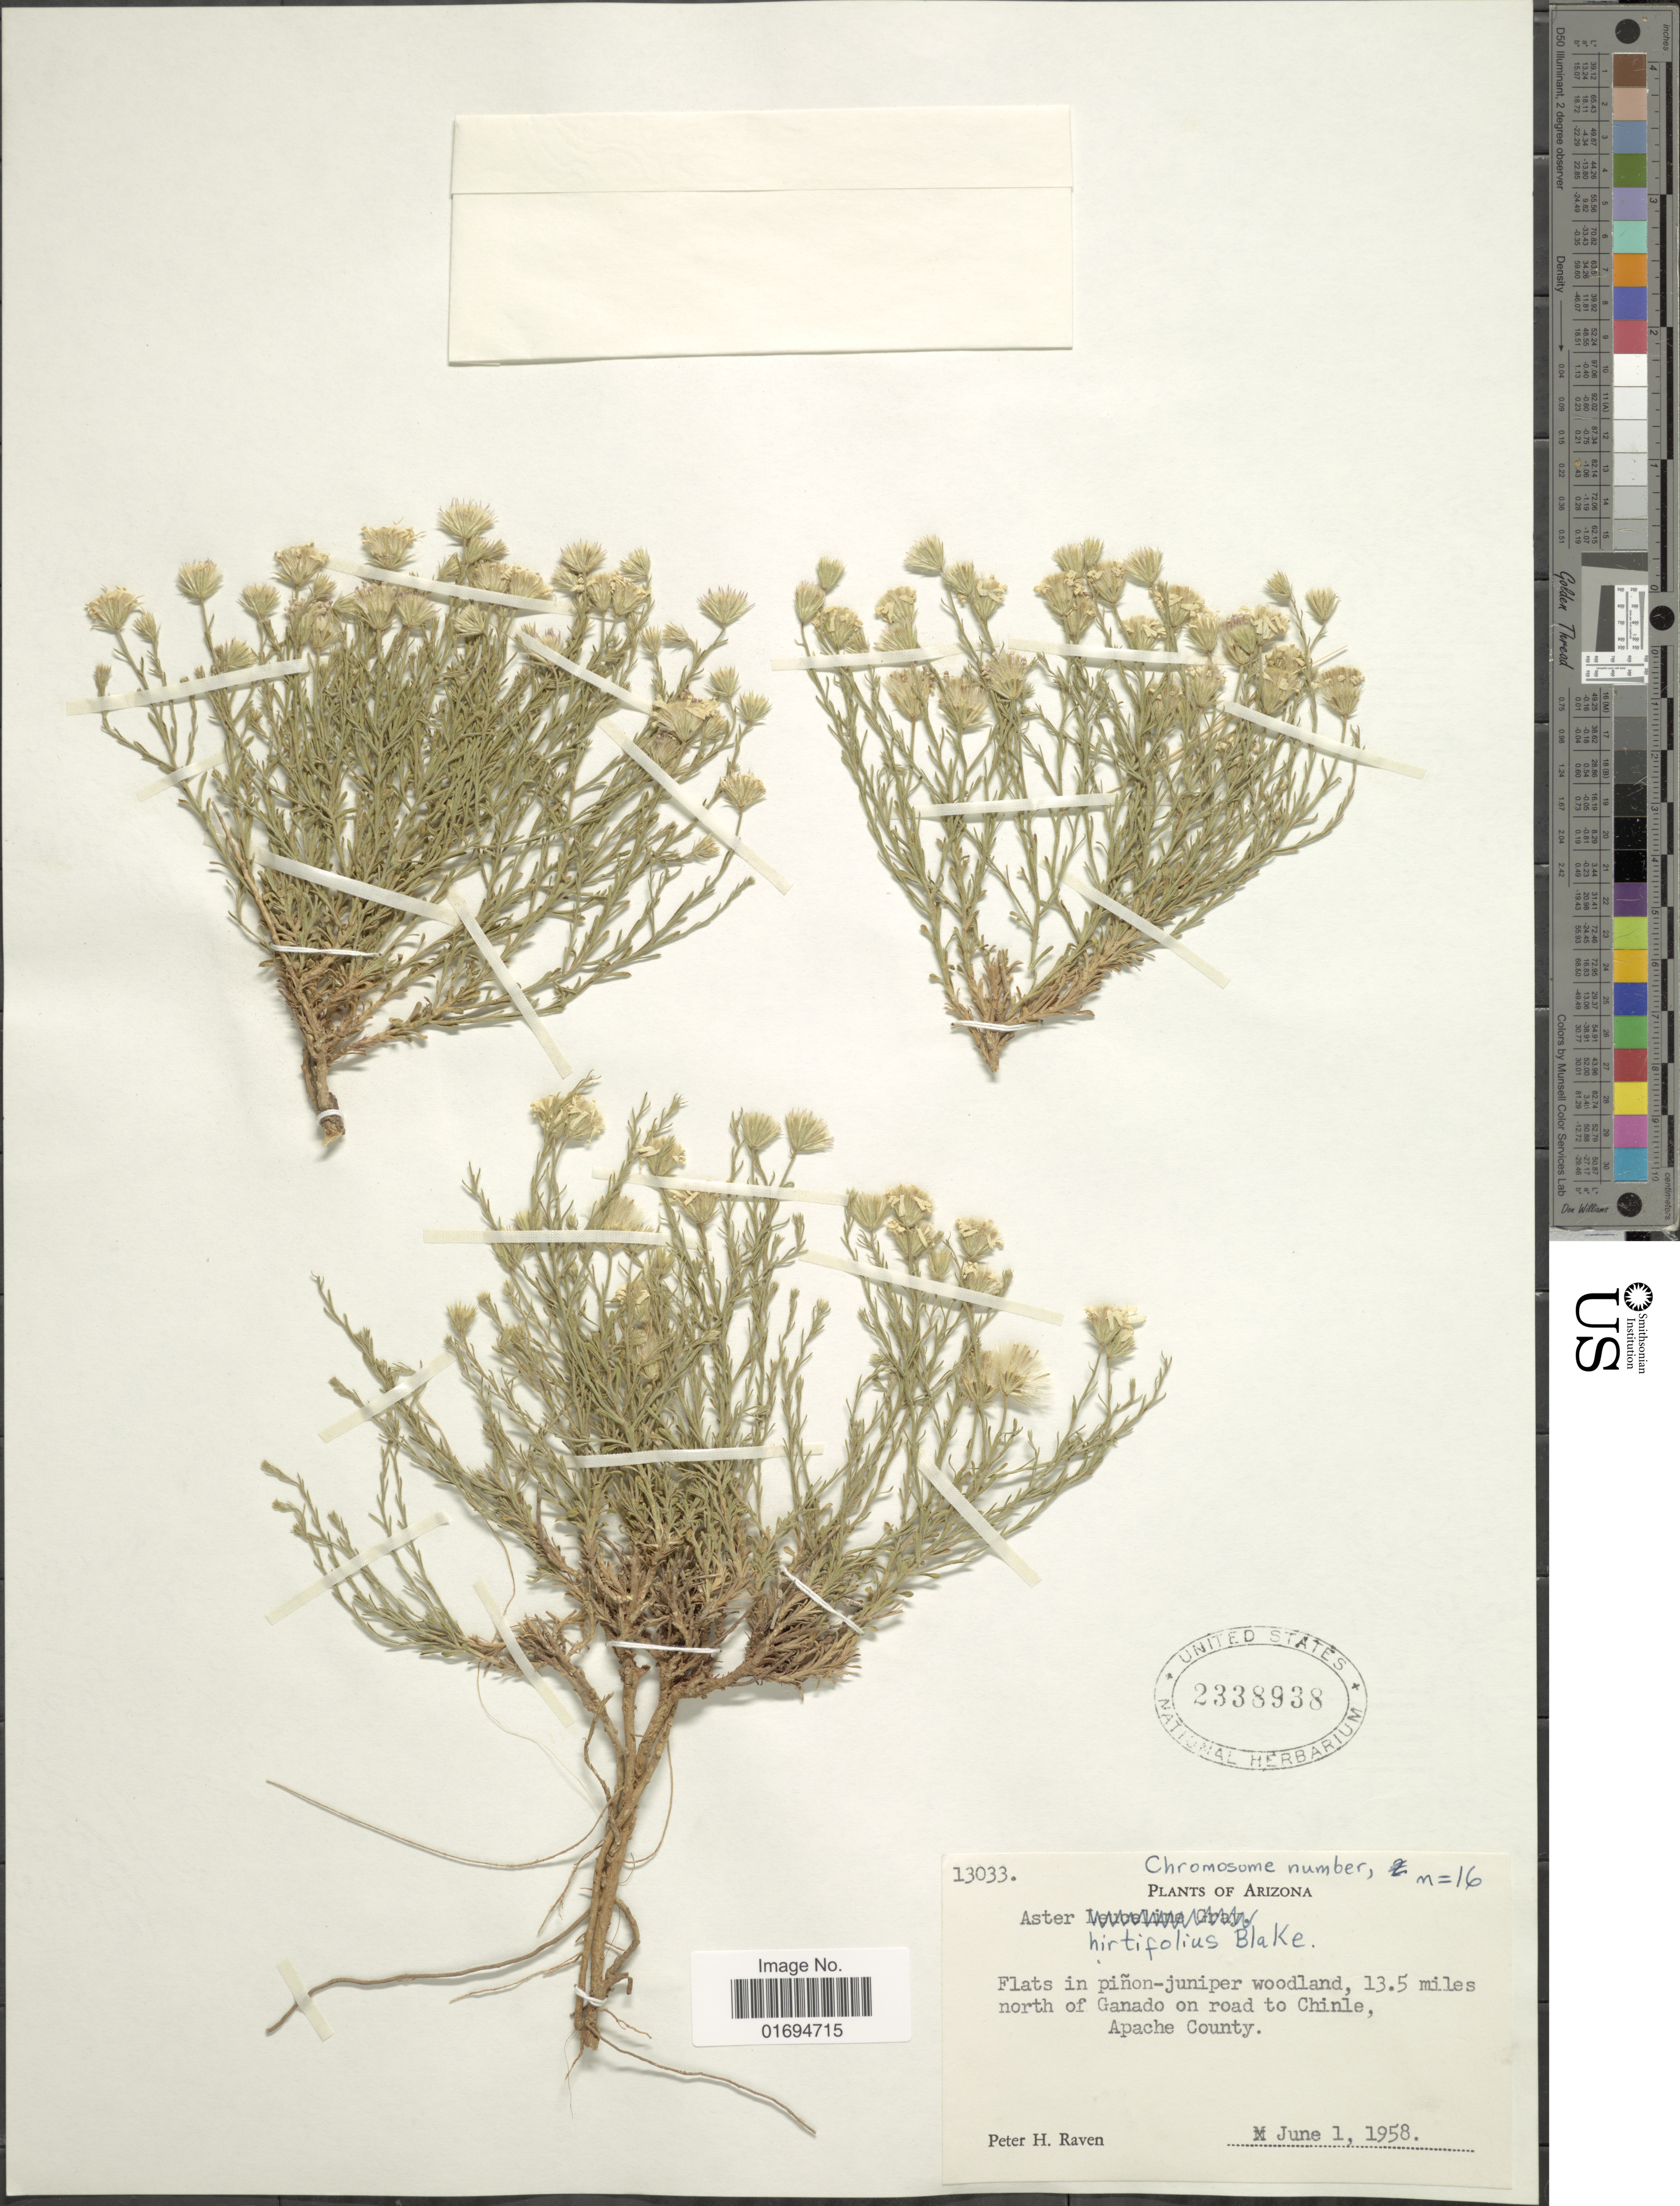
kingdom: Plantae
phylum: Tracheophyta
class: Magnoliopsida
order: Asterales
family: Asteraceae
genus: Chaetopappa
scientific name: Chaetopappa ericoides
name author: (Torr.) G.L. Nesom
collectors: P. Raven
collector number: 13033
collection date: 1958-06-03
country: United States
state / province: Arizona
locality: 13.5 miles north of Ganado on road to Chinle, Apache County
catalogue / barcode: US 2338938